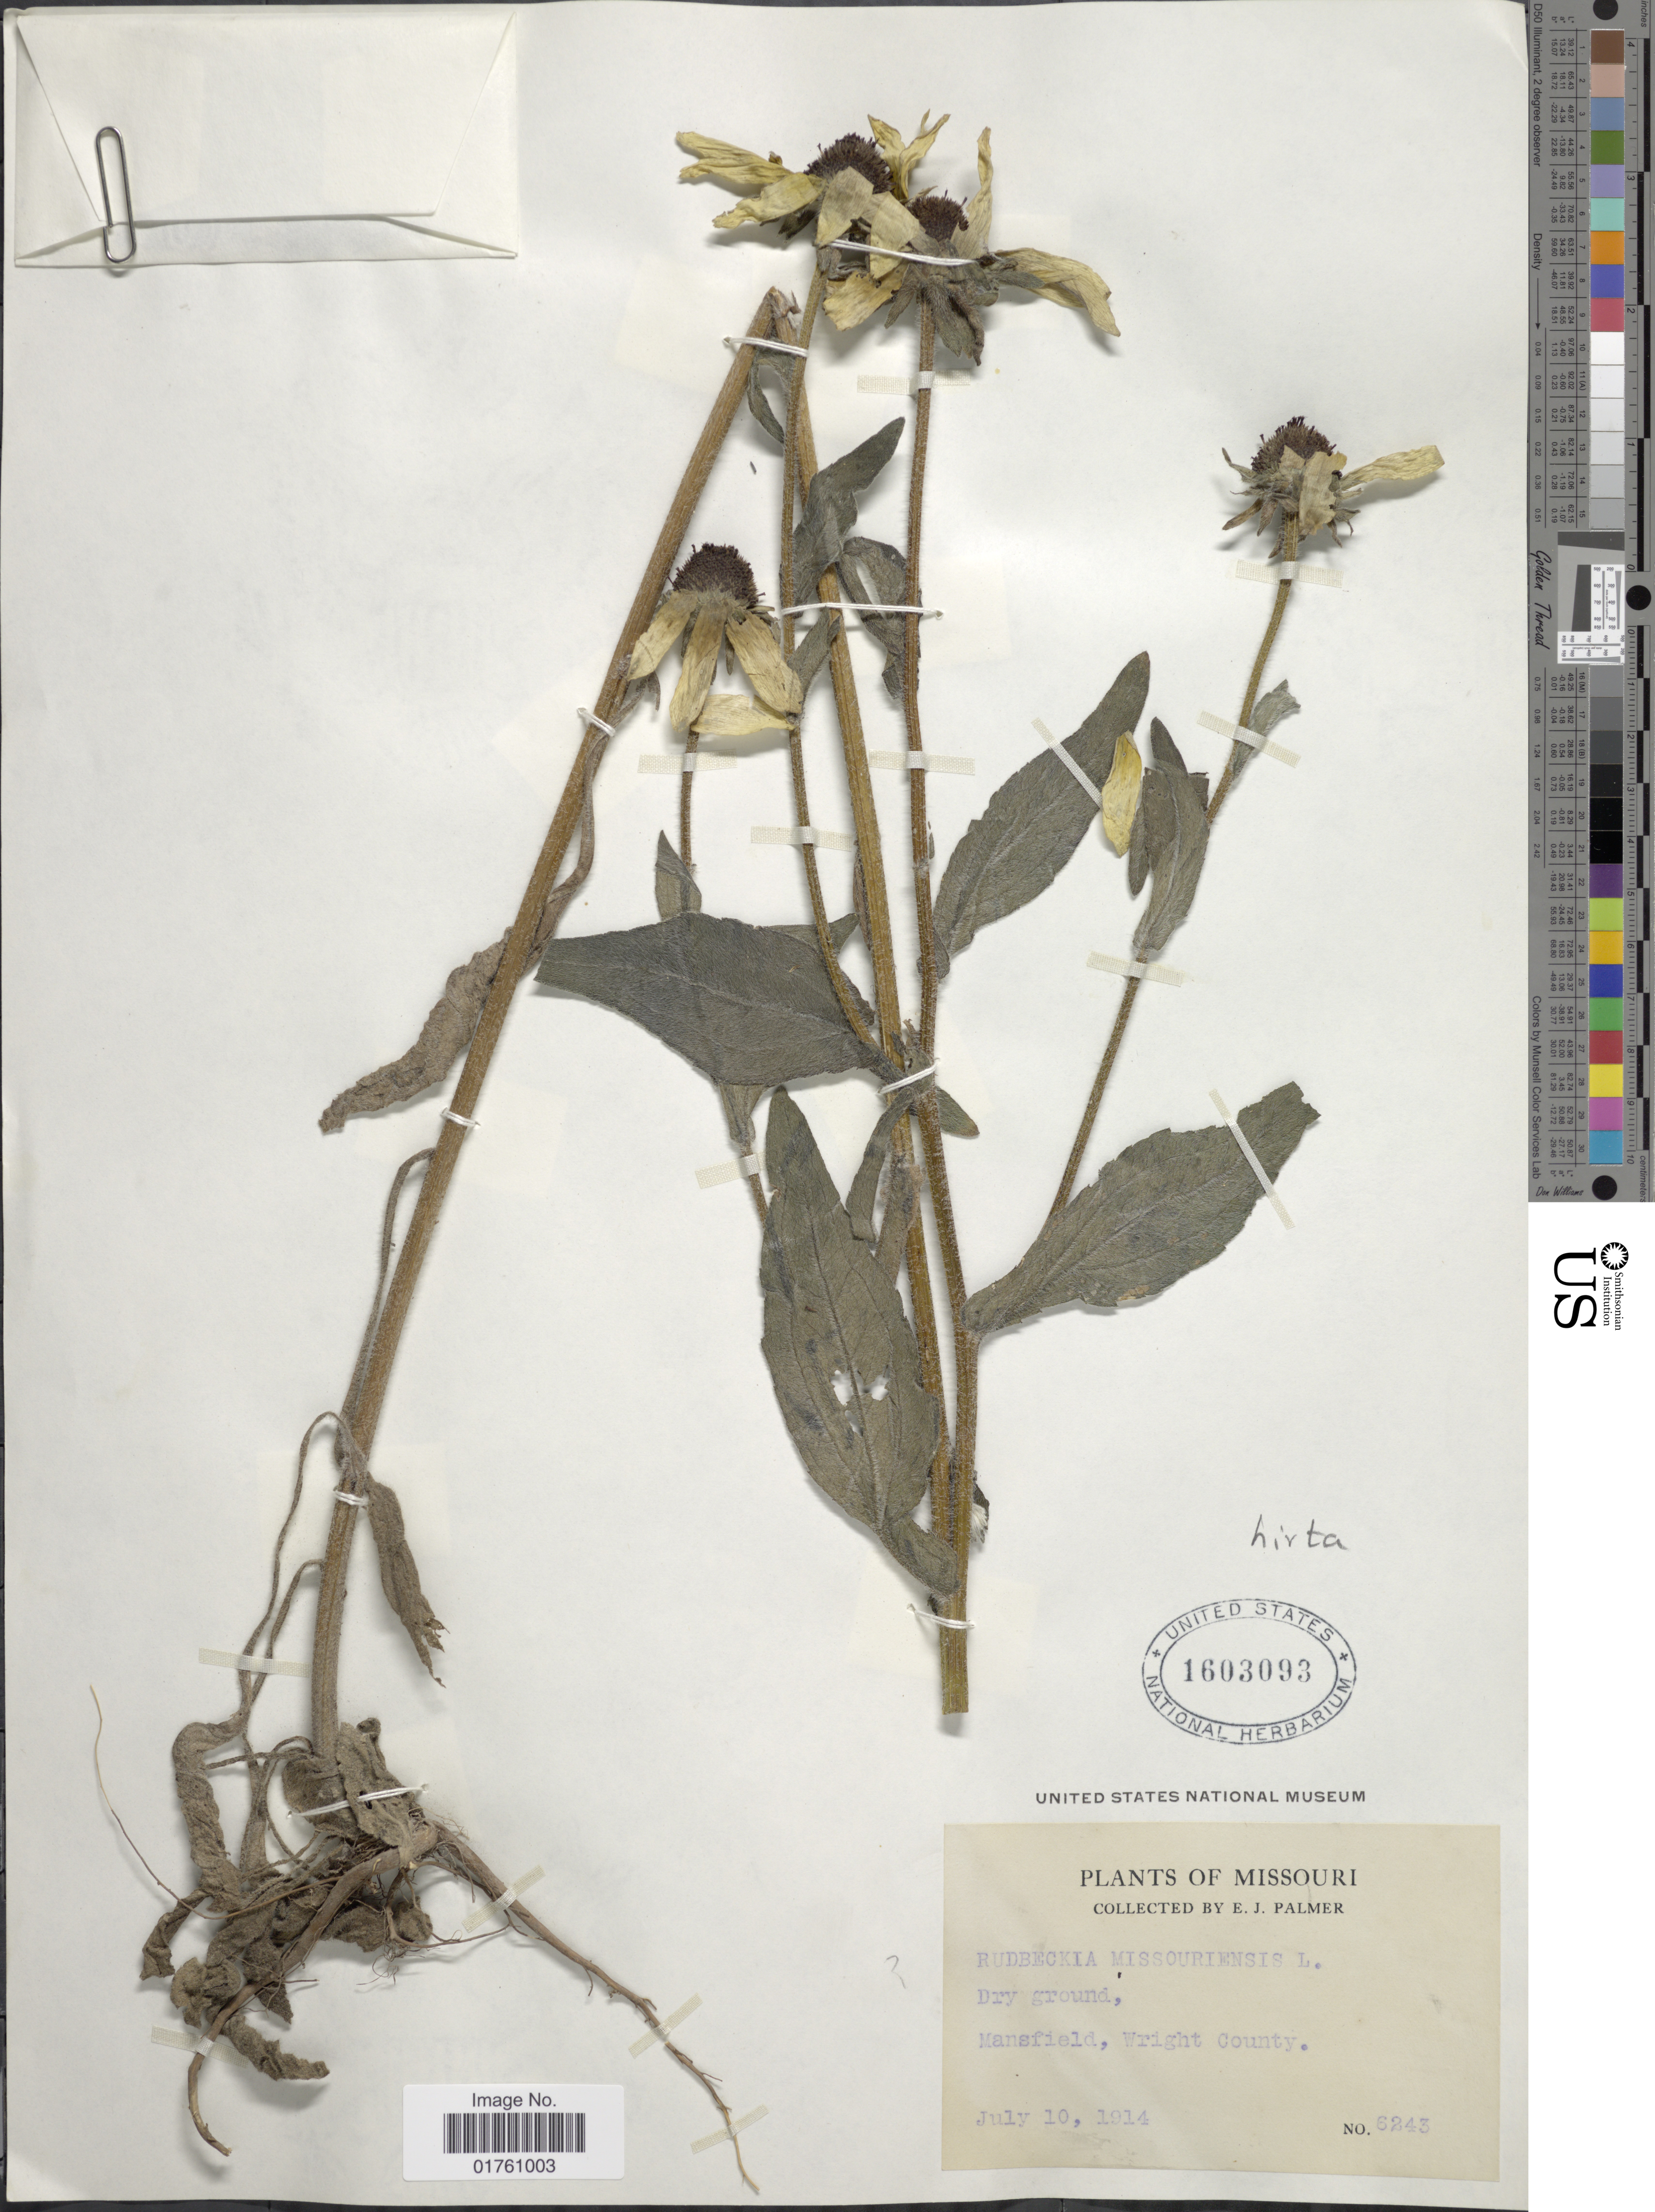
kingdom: Plantae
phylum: Tracheophyta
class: Magnoliopsida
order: Asterales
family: Asteraceae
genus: Rudbeckia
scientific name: Rudbeckia hirta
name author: L.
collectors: E. J. Palmer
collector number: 6243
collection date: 1914-07-10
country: United States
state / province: Missouri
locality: Dry ground, Mansfield, Wright County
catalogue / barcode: US 1603093